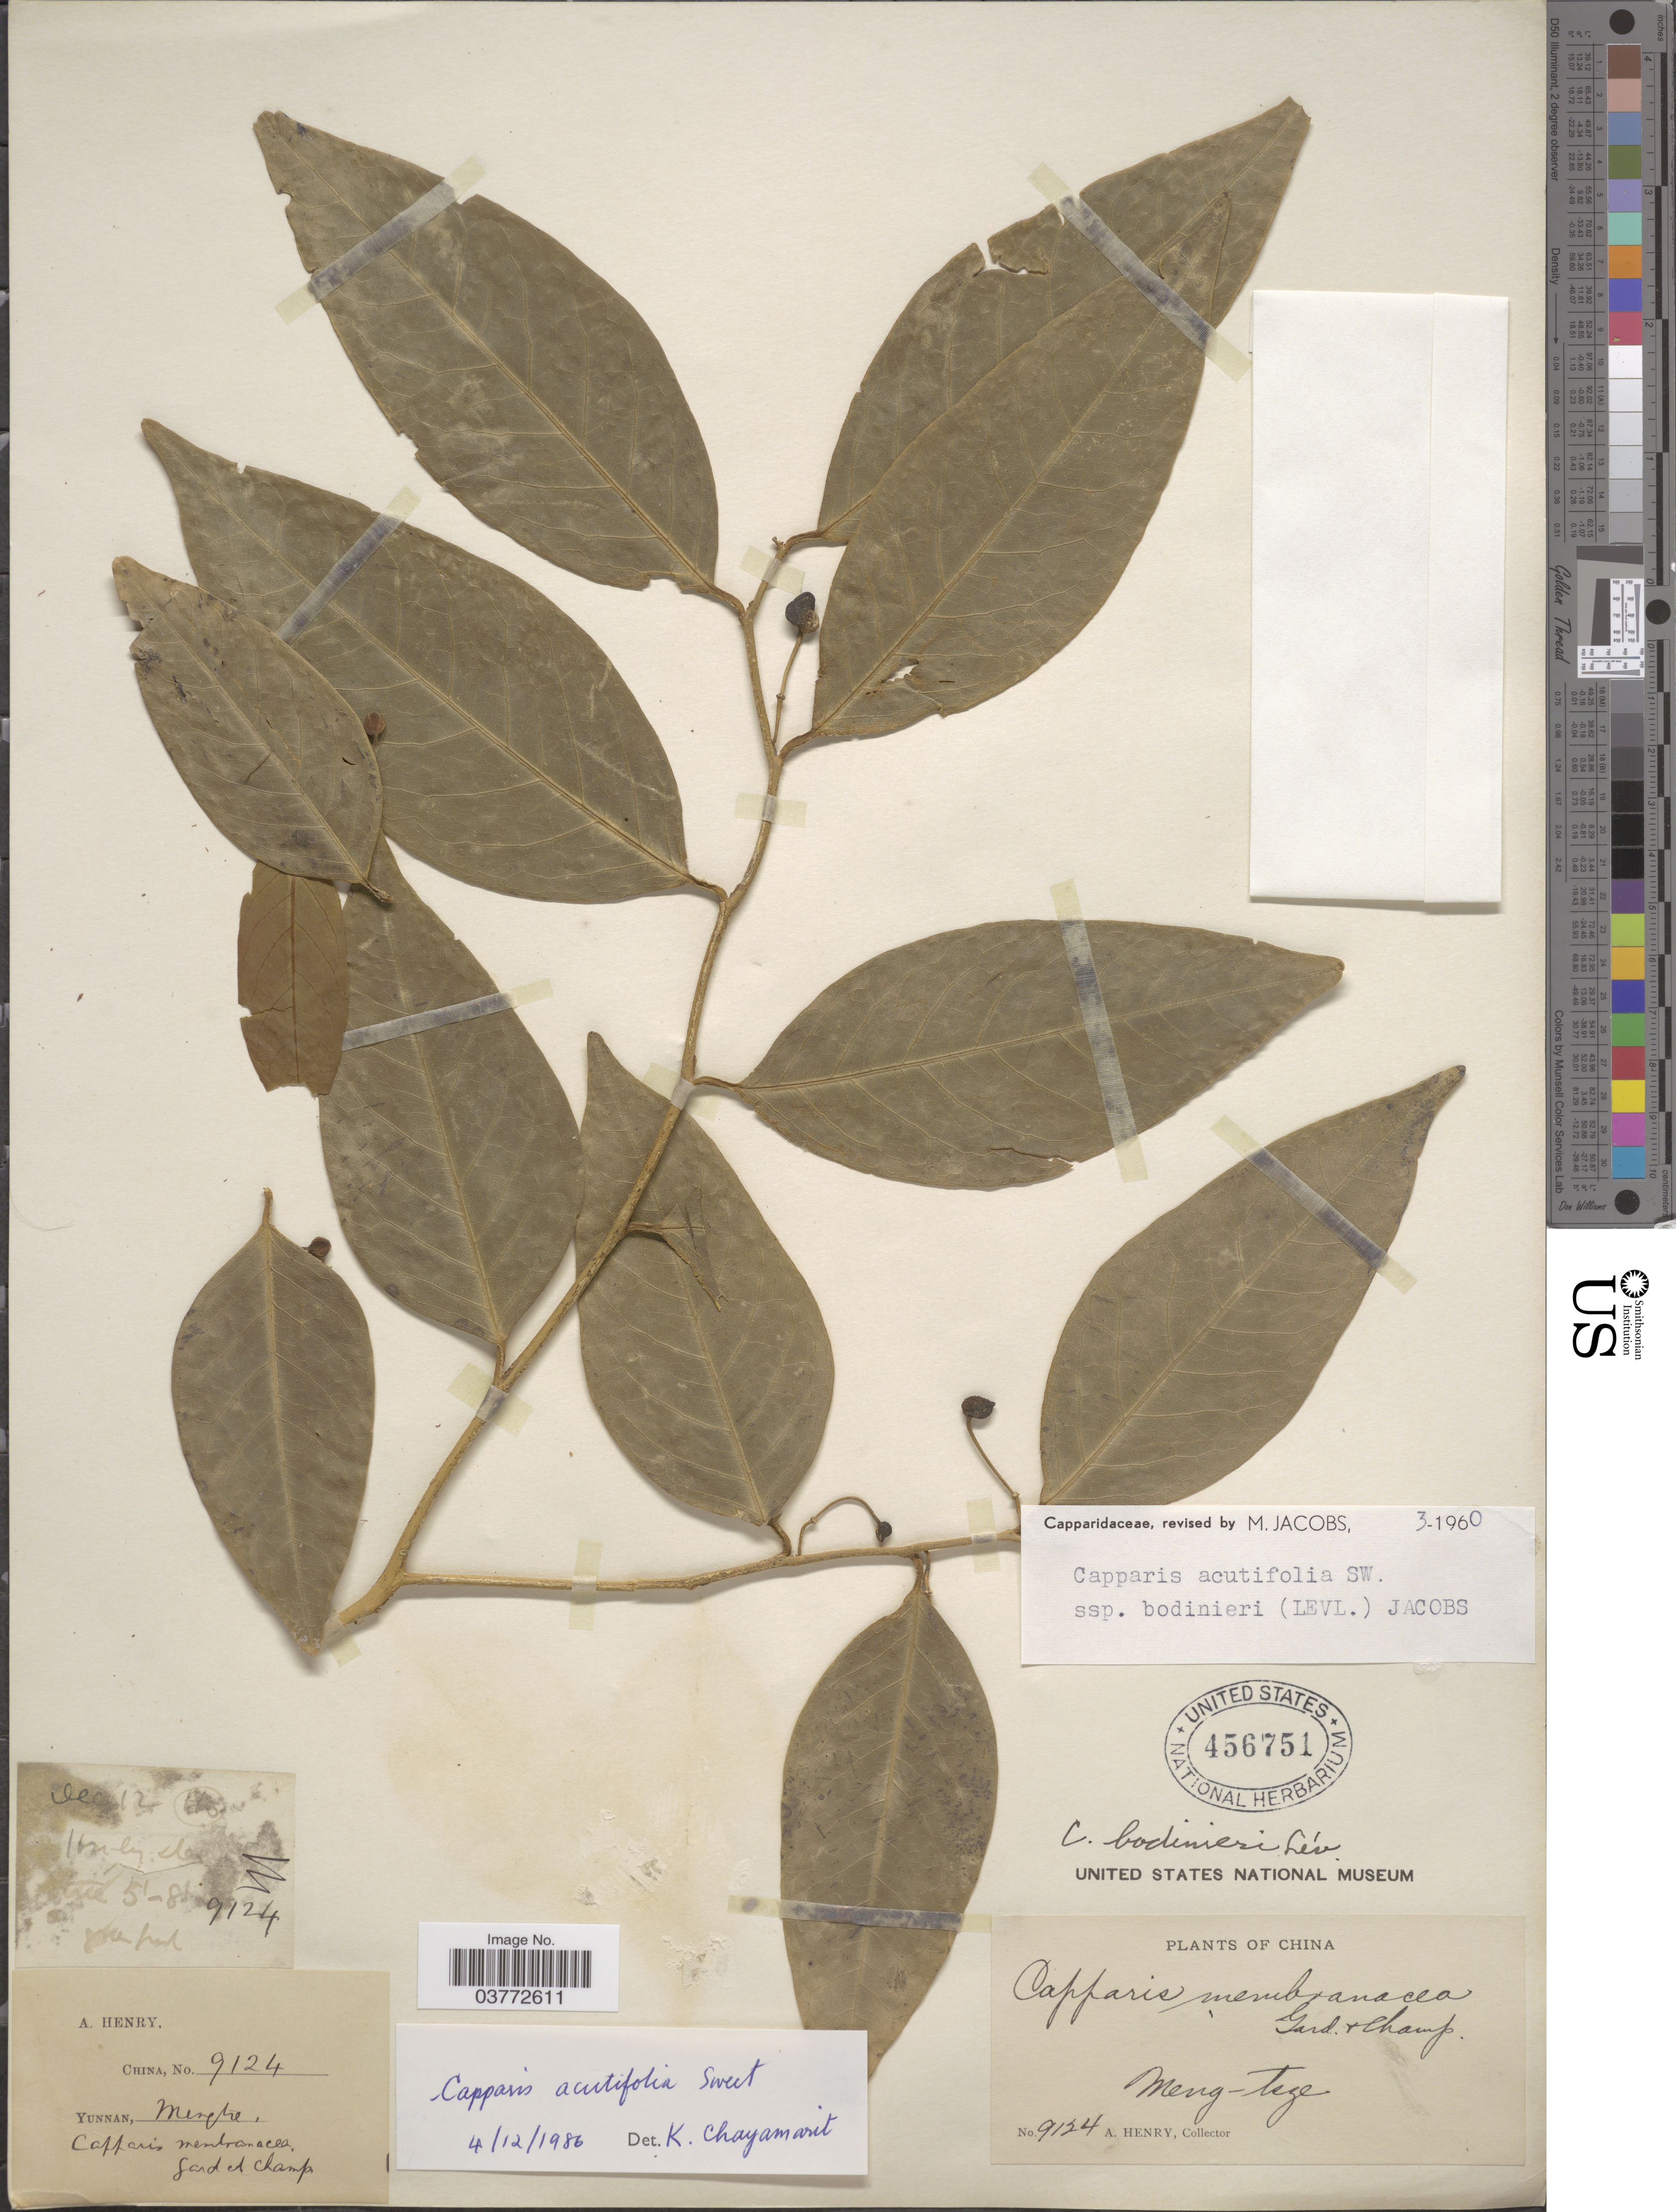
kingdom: Plantae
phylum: Tracheophyta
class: Magnoliopsida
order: Brassicales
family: Capparaceae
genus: Capparis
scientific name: Capparis acutifolia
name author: J.F. Macbr.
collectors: A. Henry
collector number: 9124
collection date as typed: Transcribed d/m/y: /12/12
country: China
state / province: Yunnan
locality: Meng-tsze.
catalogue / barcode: US 456751